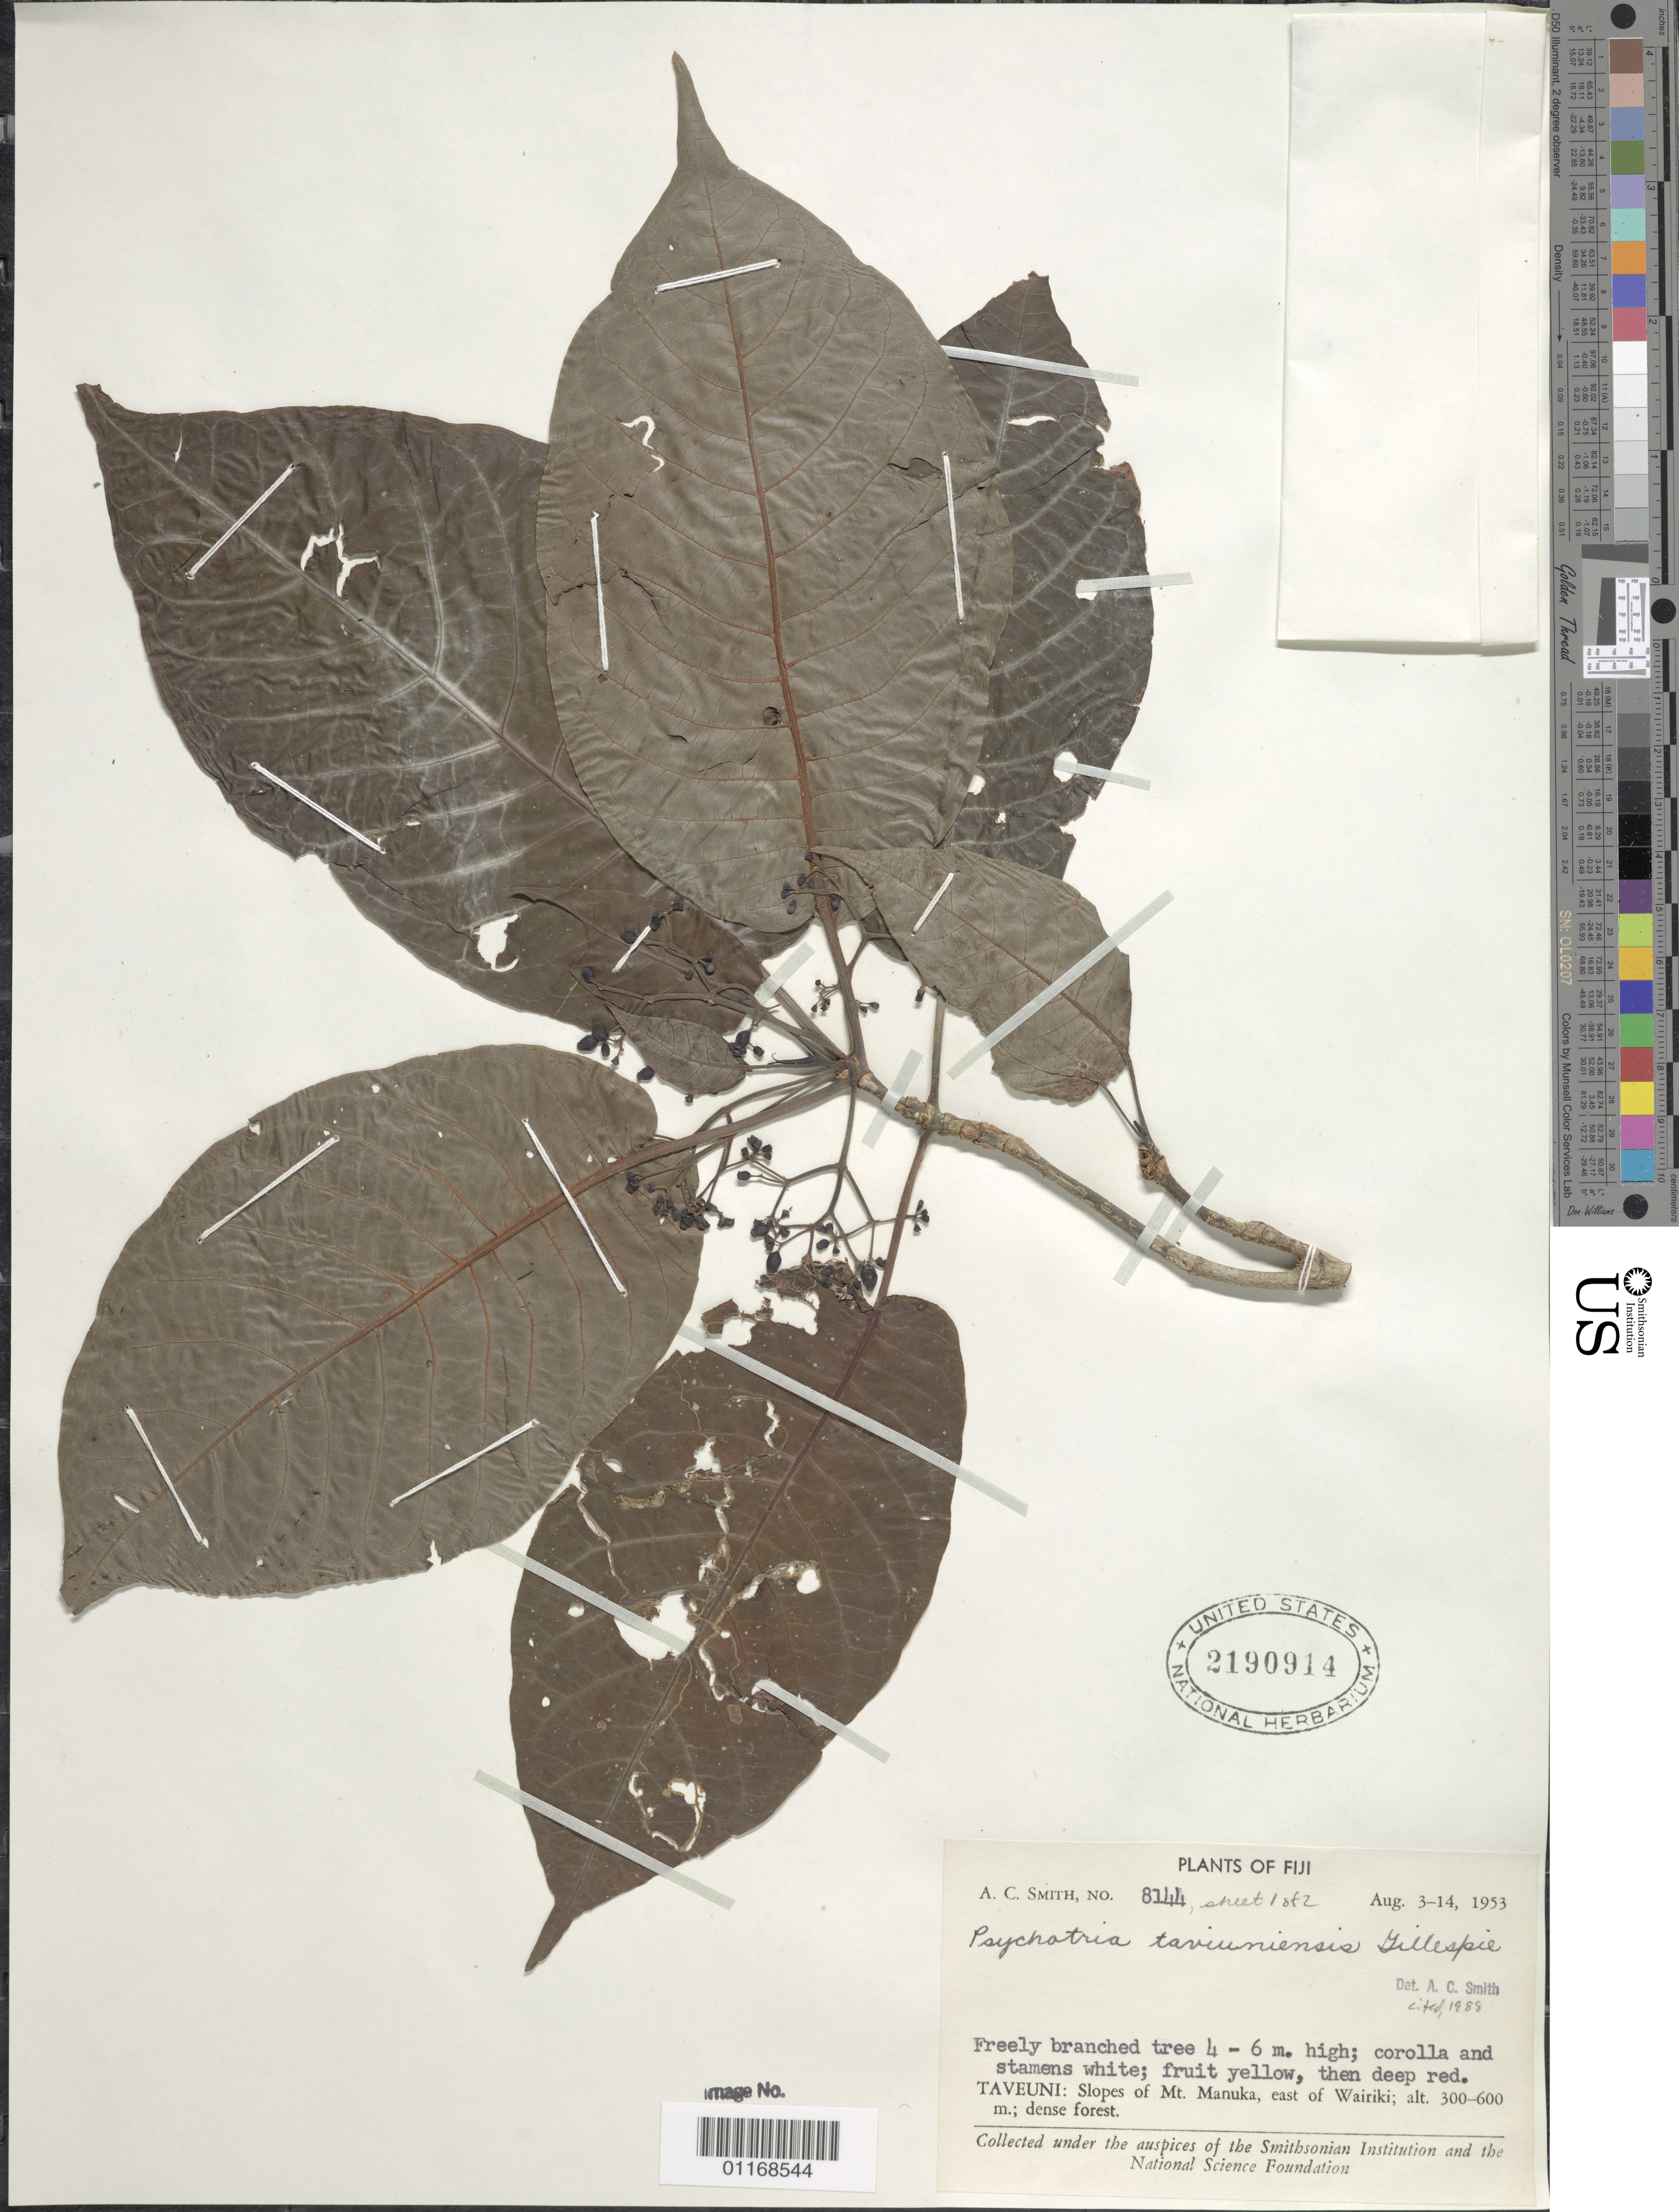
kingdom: Plantae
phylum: Tracheophyta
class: Magnoliopsida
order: Gentianales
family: Rubiaceae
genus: Psychotria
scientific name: Psychotria taviuniensis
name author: Gillespie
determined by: Smith, A. C.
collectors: A. C. Smith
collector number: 8144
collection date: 1953-08-03/1953-08-14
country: Fiji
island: Taveuni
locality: Taveuni: Slopes of Mt. Manuka, E of Wairiki.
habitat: dense forest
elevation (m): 300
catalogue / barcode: US 2190914